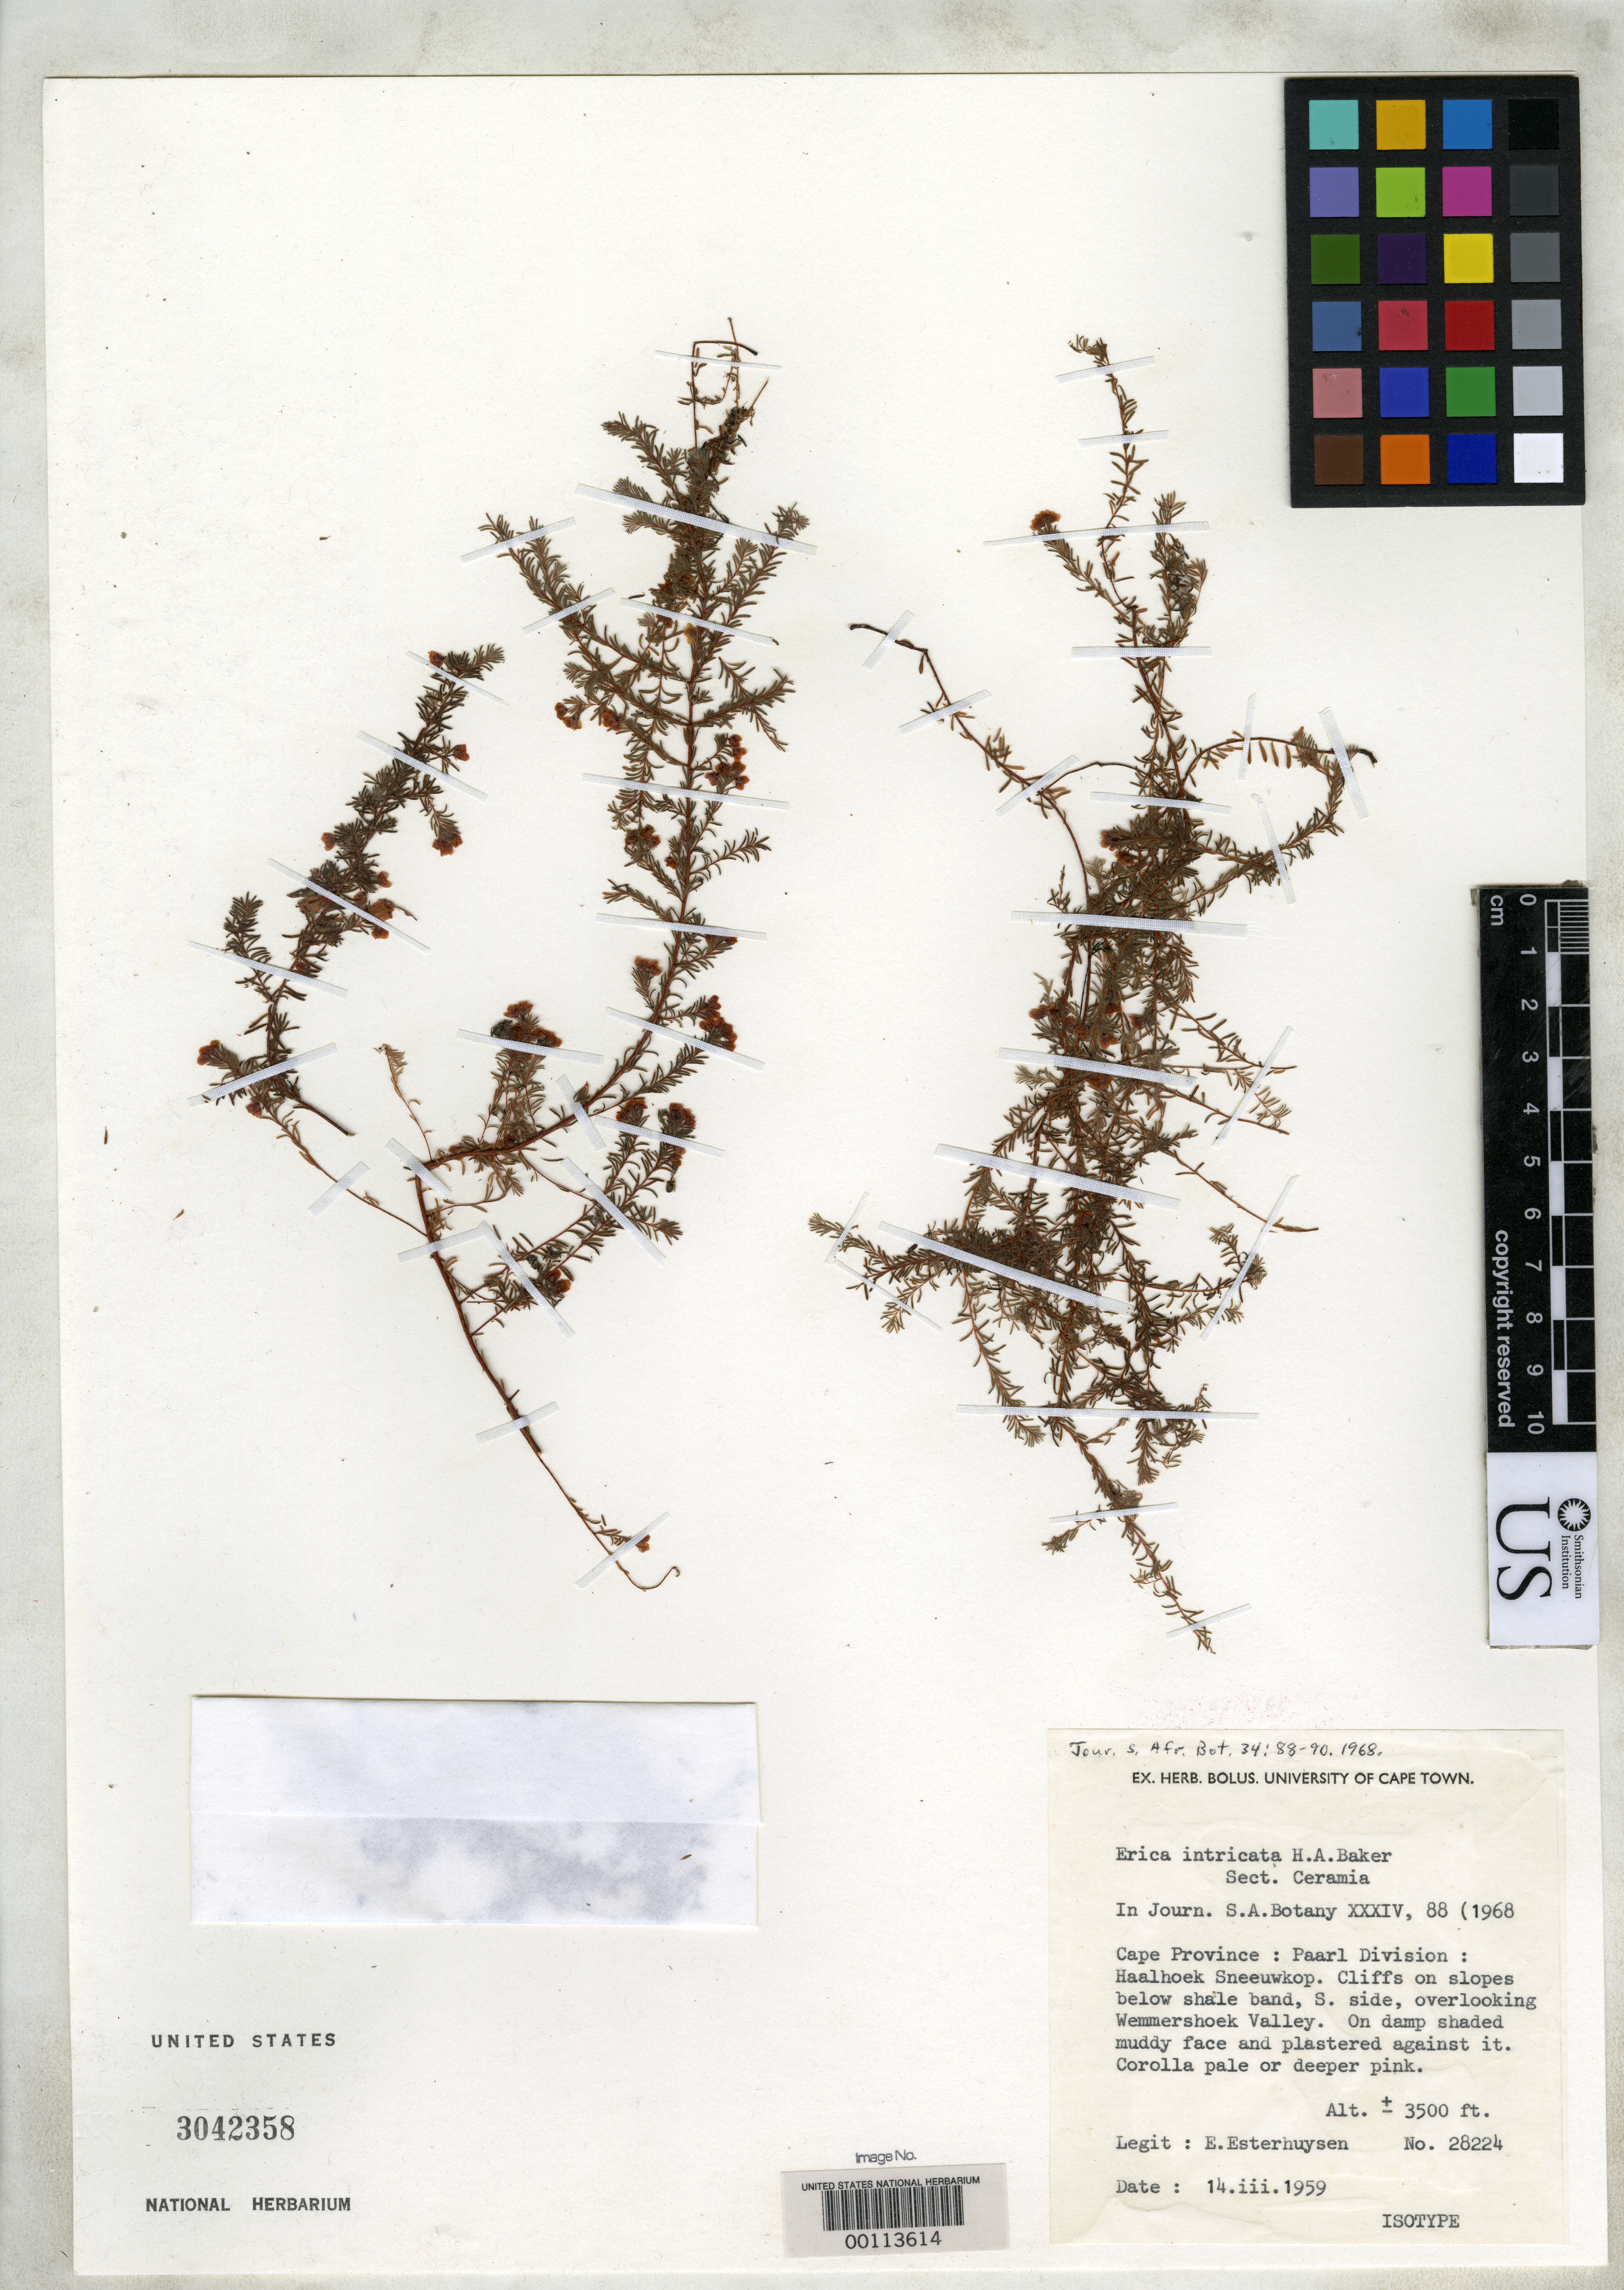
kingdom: Plantae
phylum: Tracheophyta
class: Magnoliopsida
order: Ericales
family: Ericaceae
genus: Erica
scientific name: Erica intricata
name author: H.A. Baker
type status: Isotype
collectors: E. E. Esterhuysen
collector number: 28224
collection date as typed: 14 Mar 1959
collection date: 1959-03-14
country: South Africa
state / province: Western Cape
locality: Haalhoek Sneeuwkop, cliffs overlooking Wemmershoek.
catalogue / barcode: US 3042358